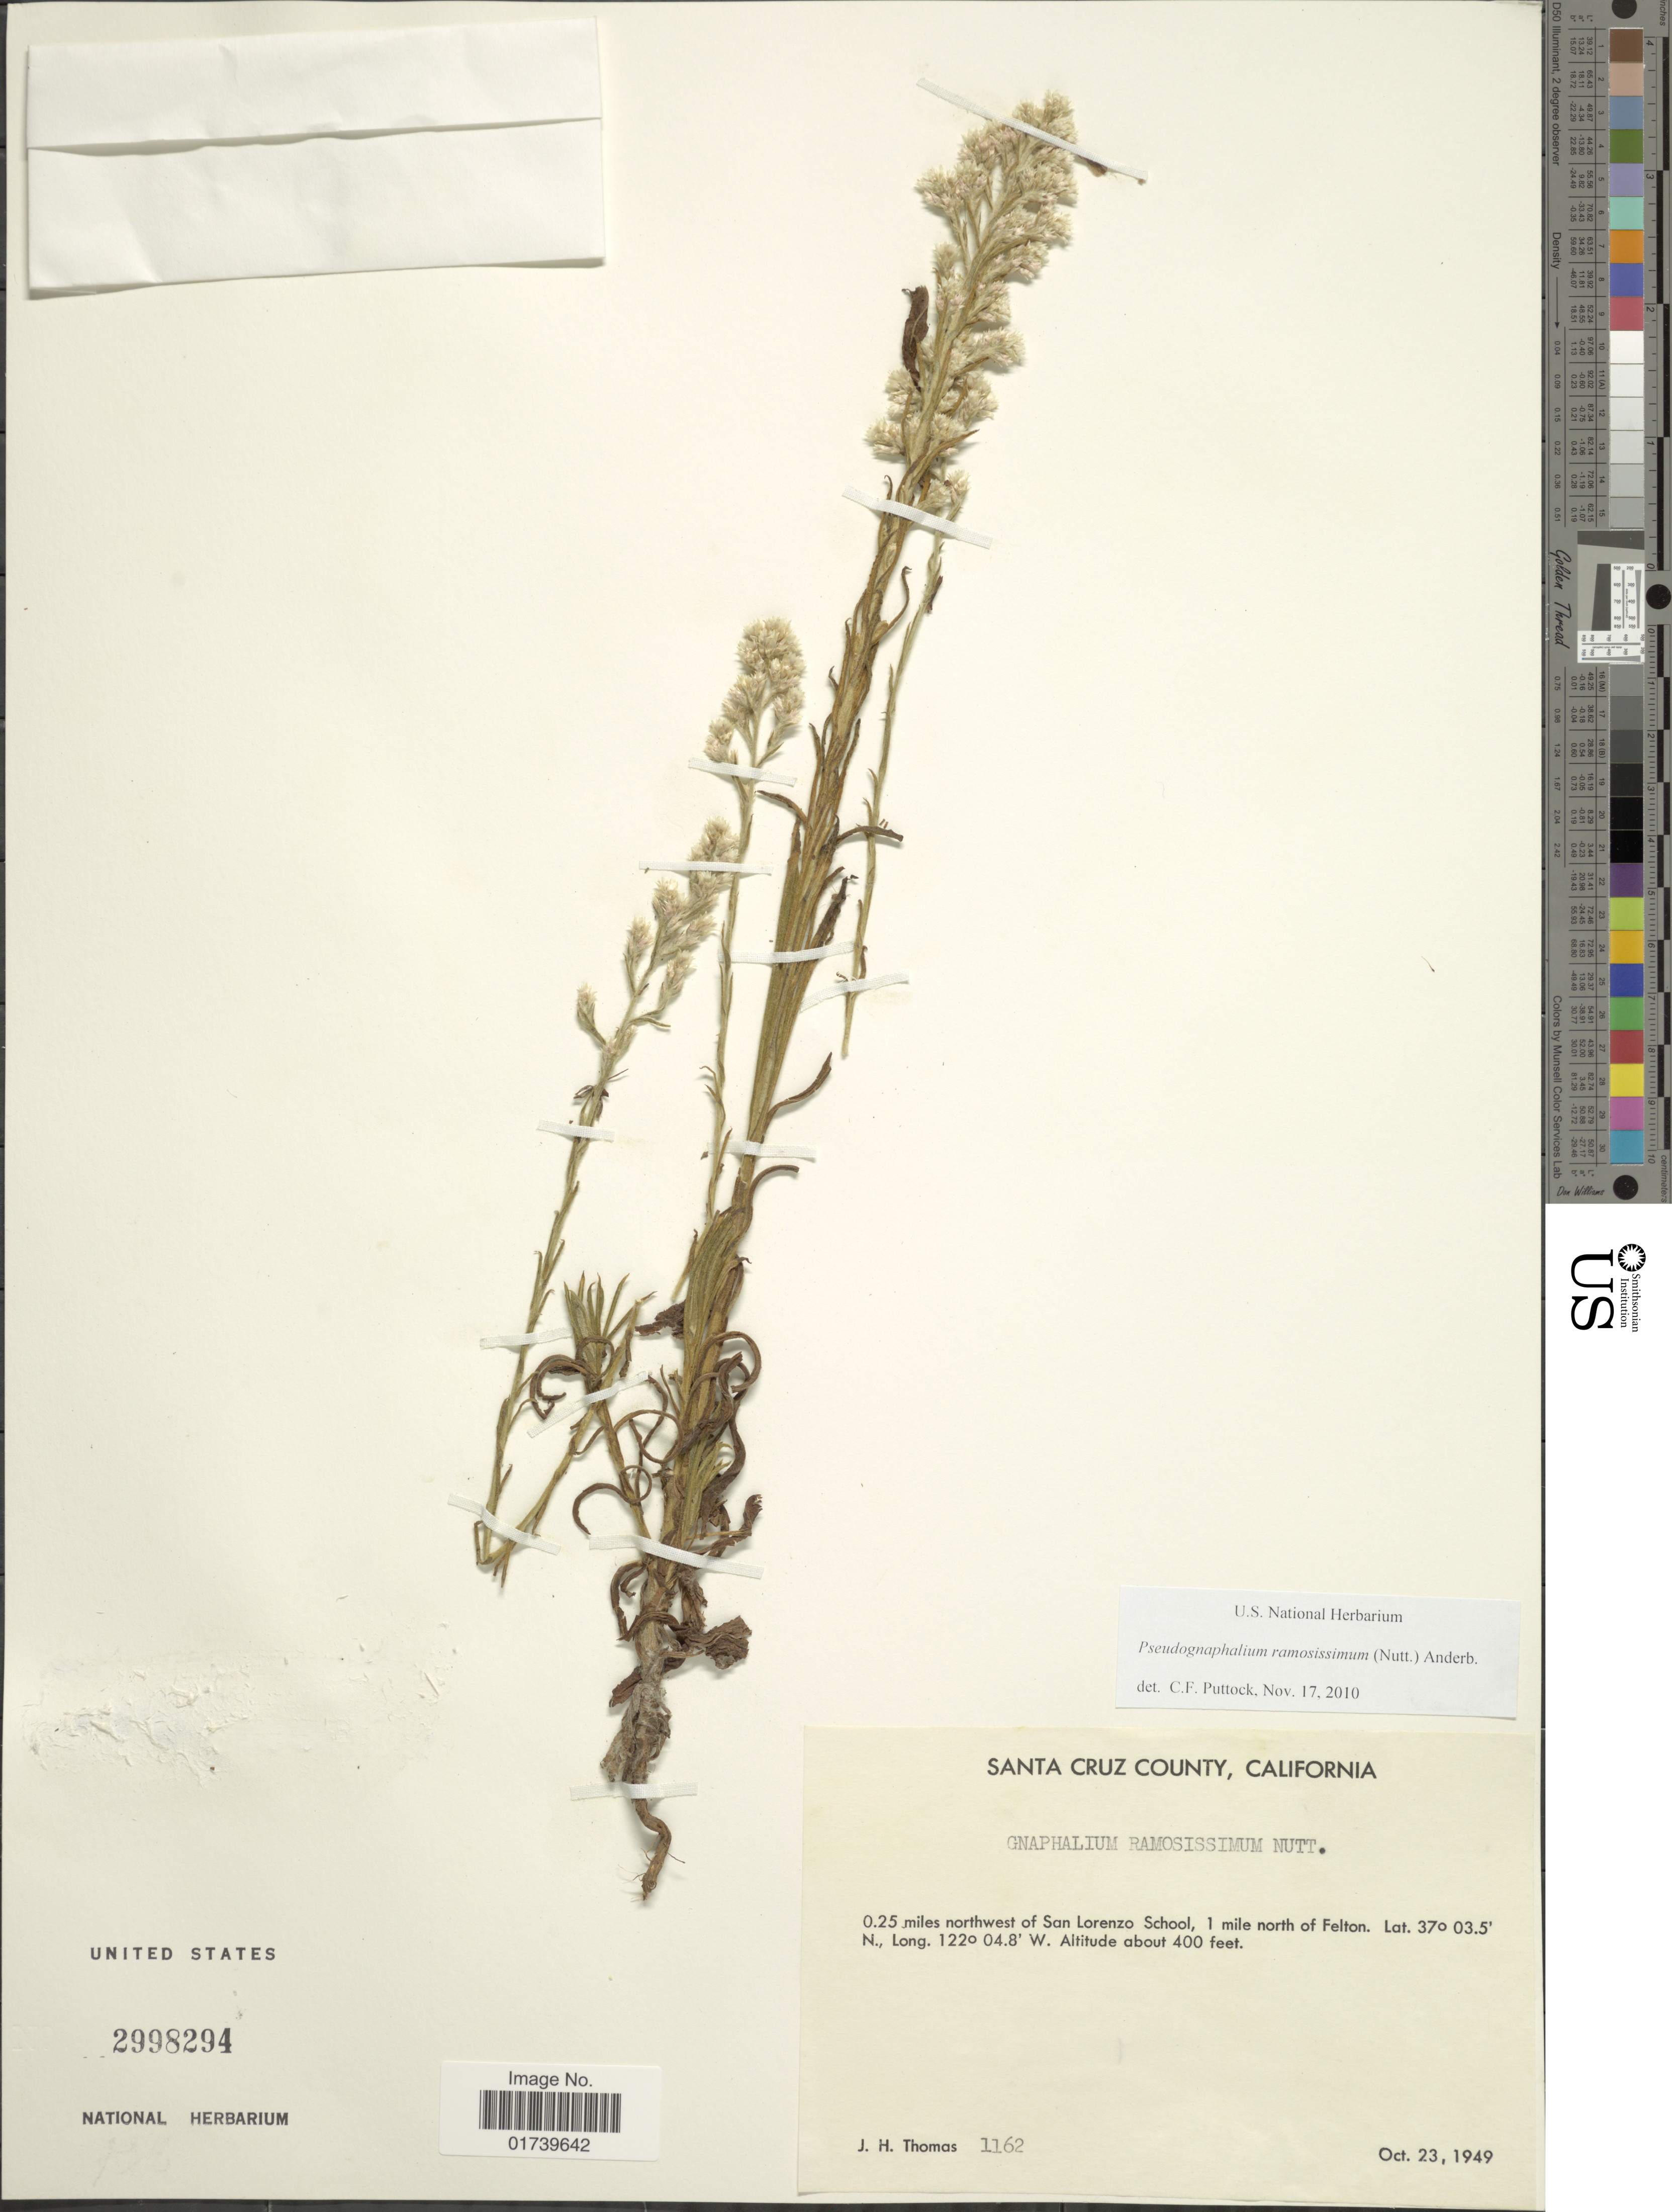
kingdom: Plantae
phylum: Tracheophyta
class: Magnoliopsida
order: Asterales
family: Asteraceae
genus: Pseudognaphalium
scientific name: Pseudognaphalium ramosissimum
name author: (Nutt.) Anderb.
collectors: J. H. Thomas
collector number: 1162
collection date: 1949-10-23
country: United States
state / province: California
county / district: Santa Cruz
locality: Santa Cruz County, 0.25 miles northwest of San Lorenzo school, 1 mile north of Felton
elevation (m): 122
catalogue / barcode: US 2998294